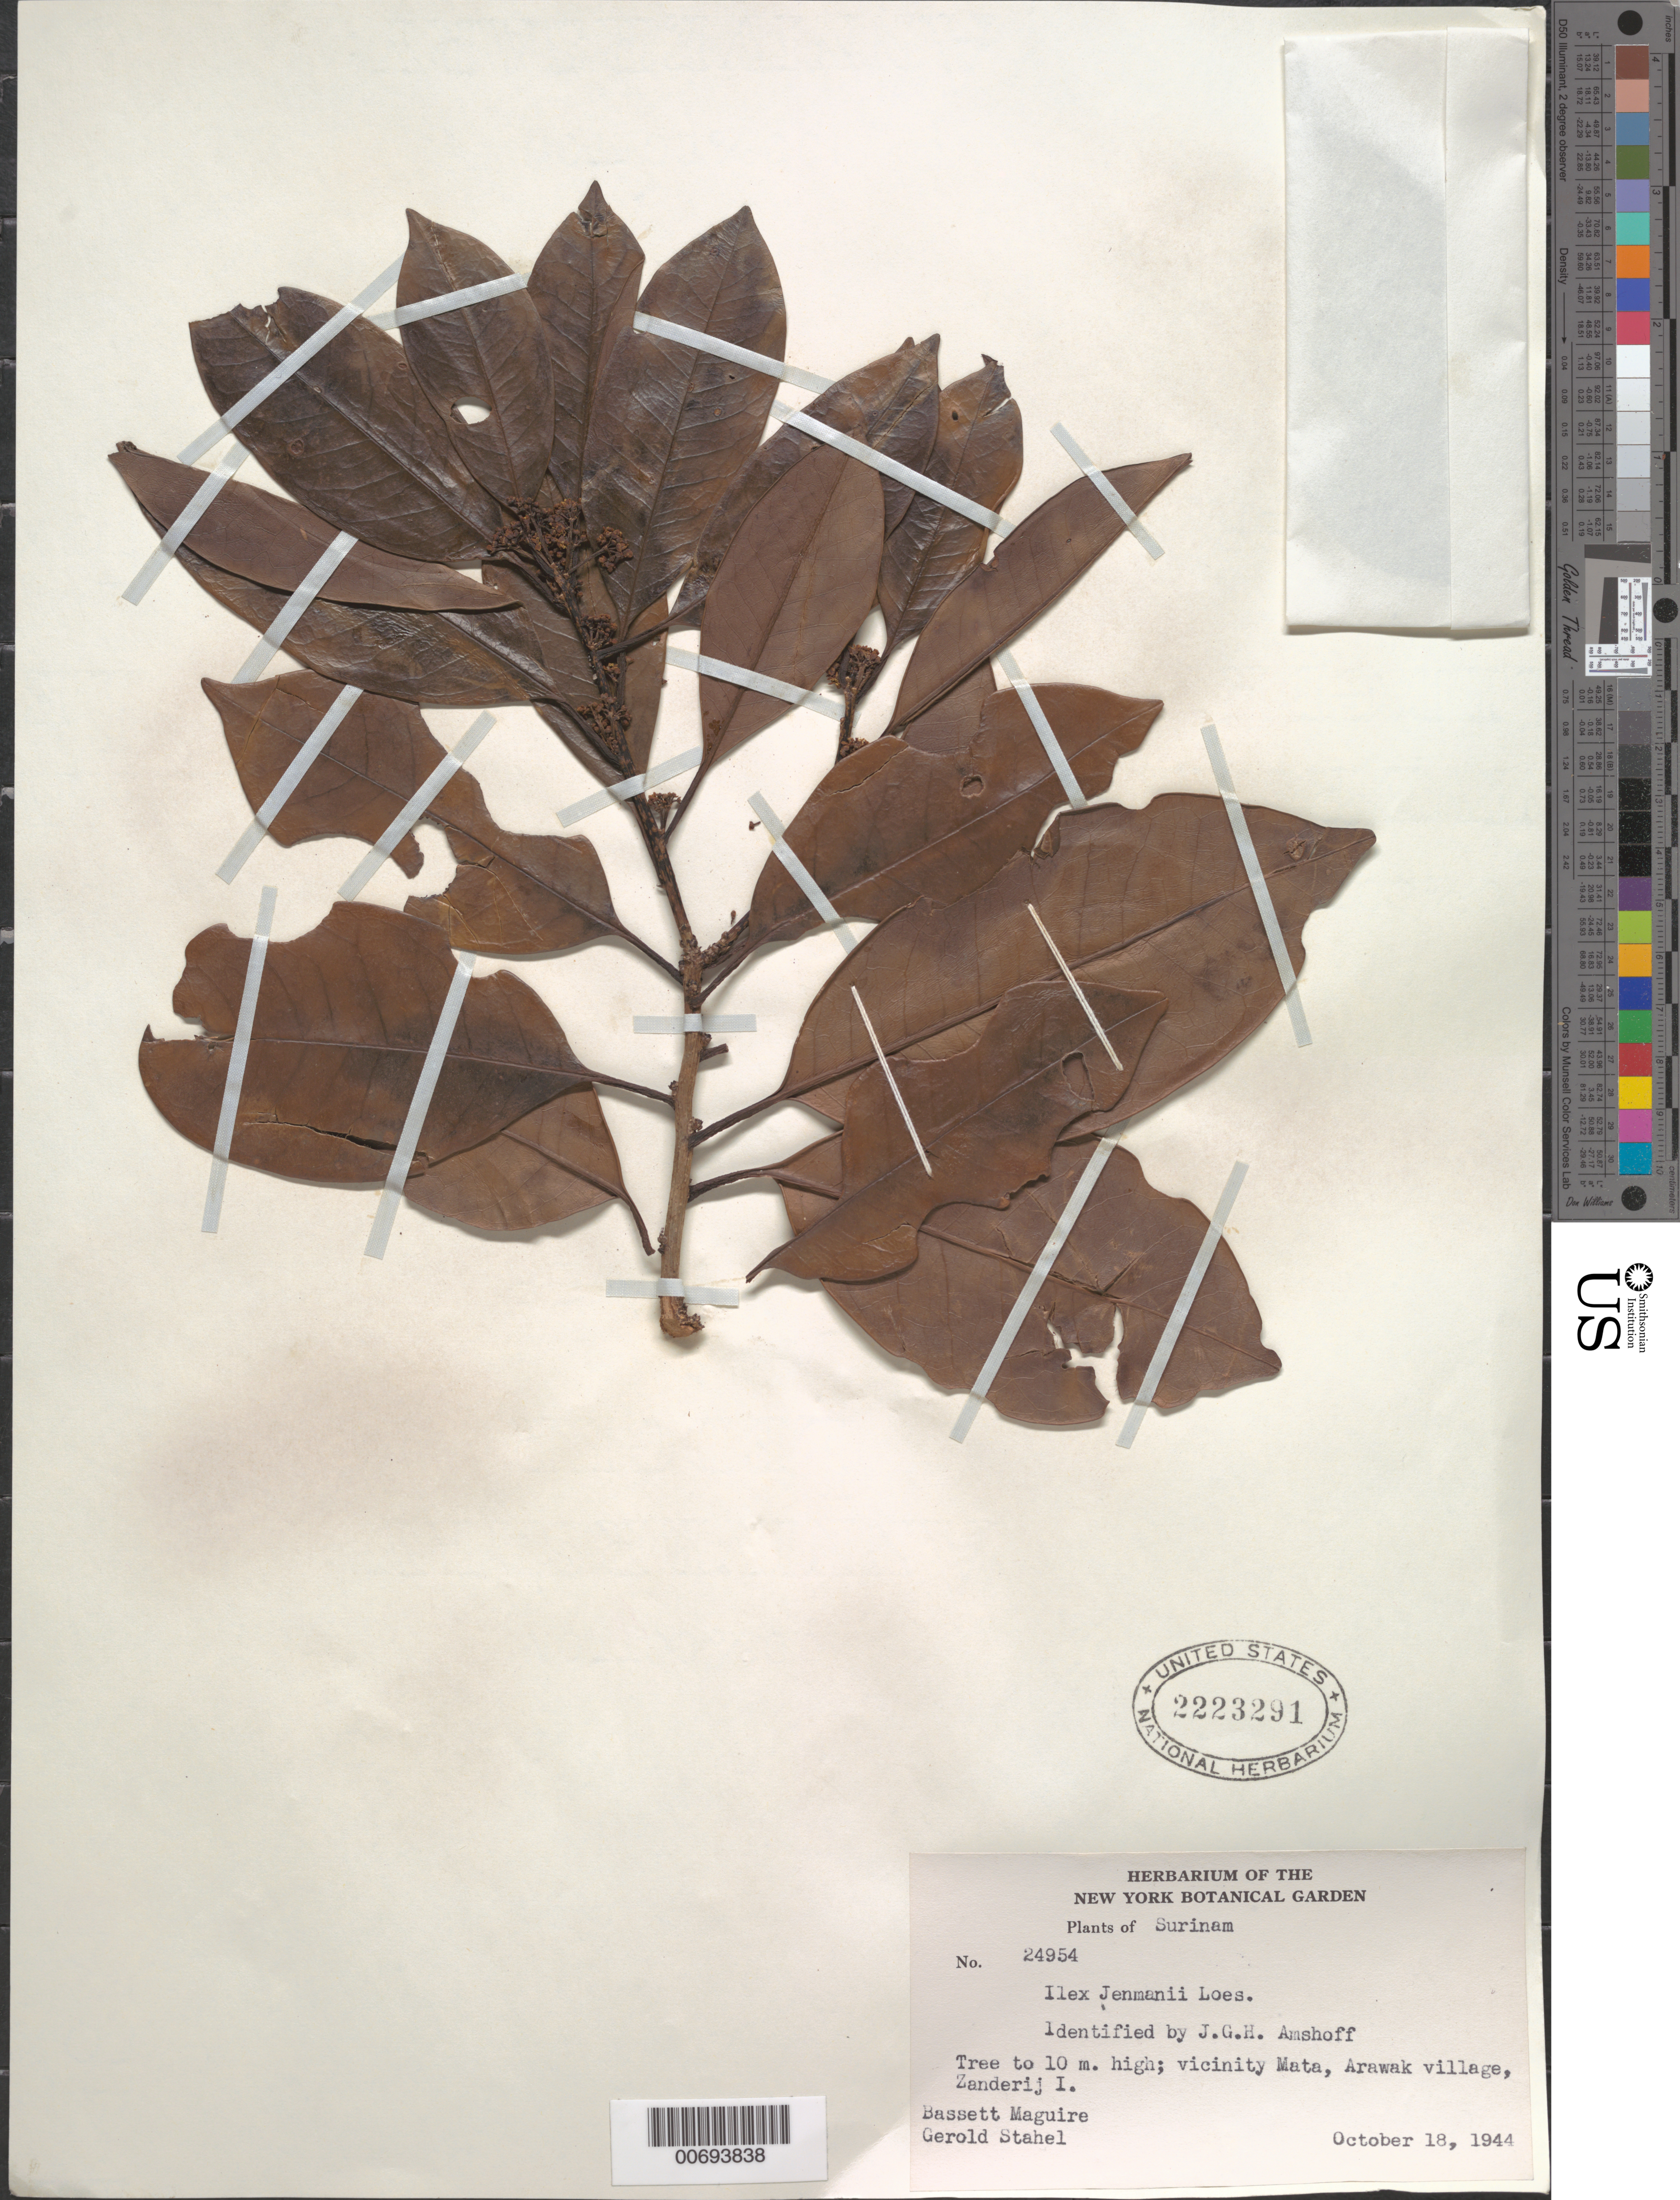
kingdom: Plantae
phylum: Tracheophyta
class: Magnoliopsida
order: Aquifoliales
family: Aquifoliaceae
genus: Ilex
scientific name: Ilex jenmanii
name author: Loes.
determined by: Amshoff, G. J. H.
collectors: B. Maguire & G. Stahel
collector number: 24954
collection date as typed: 18-Oct-44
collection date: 1944-10-18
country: Suriname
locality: Zanderij I., Mata vic., Arawak village of Mata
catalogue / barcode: US 2223291